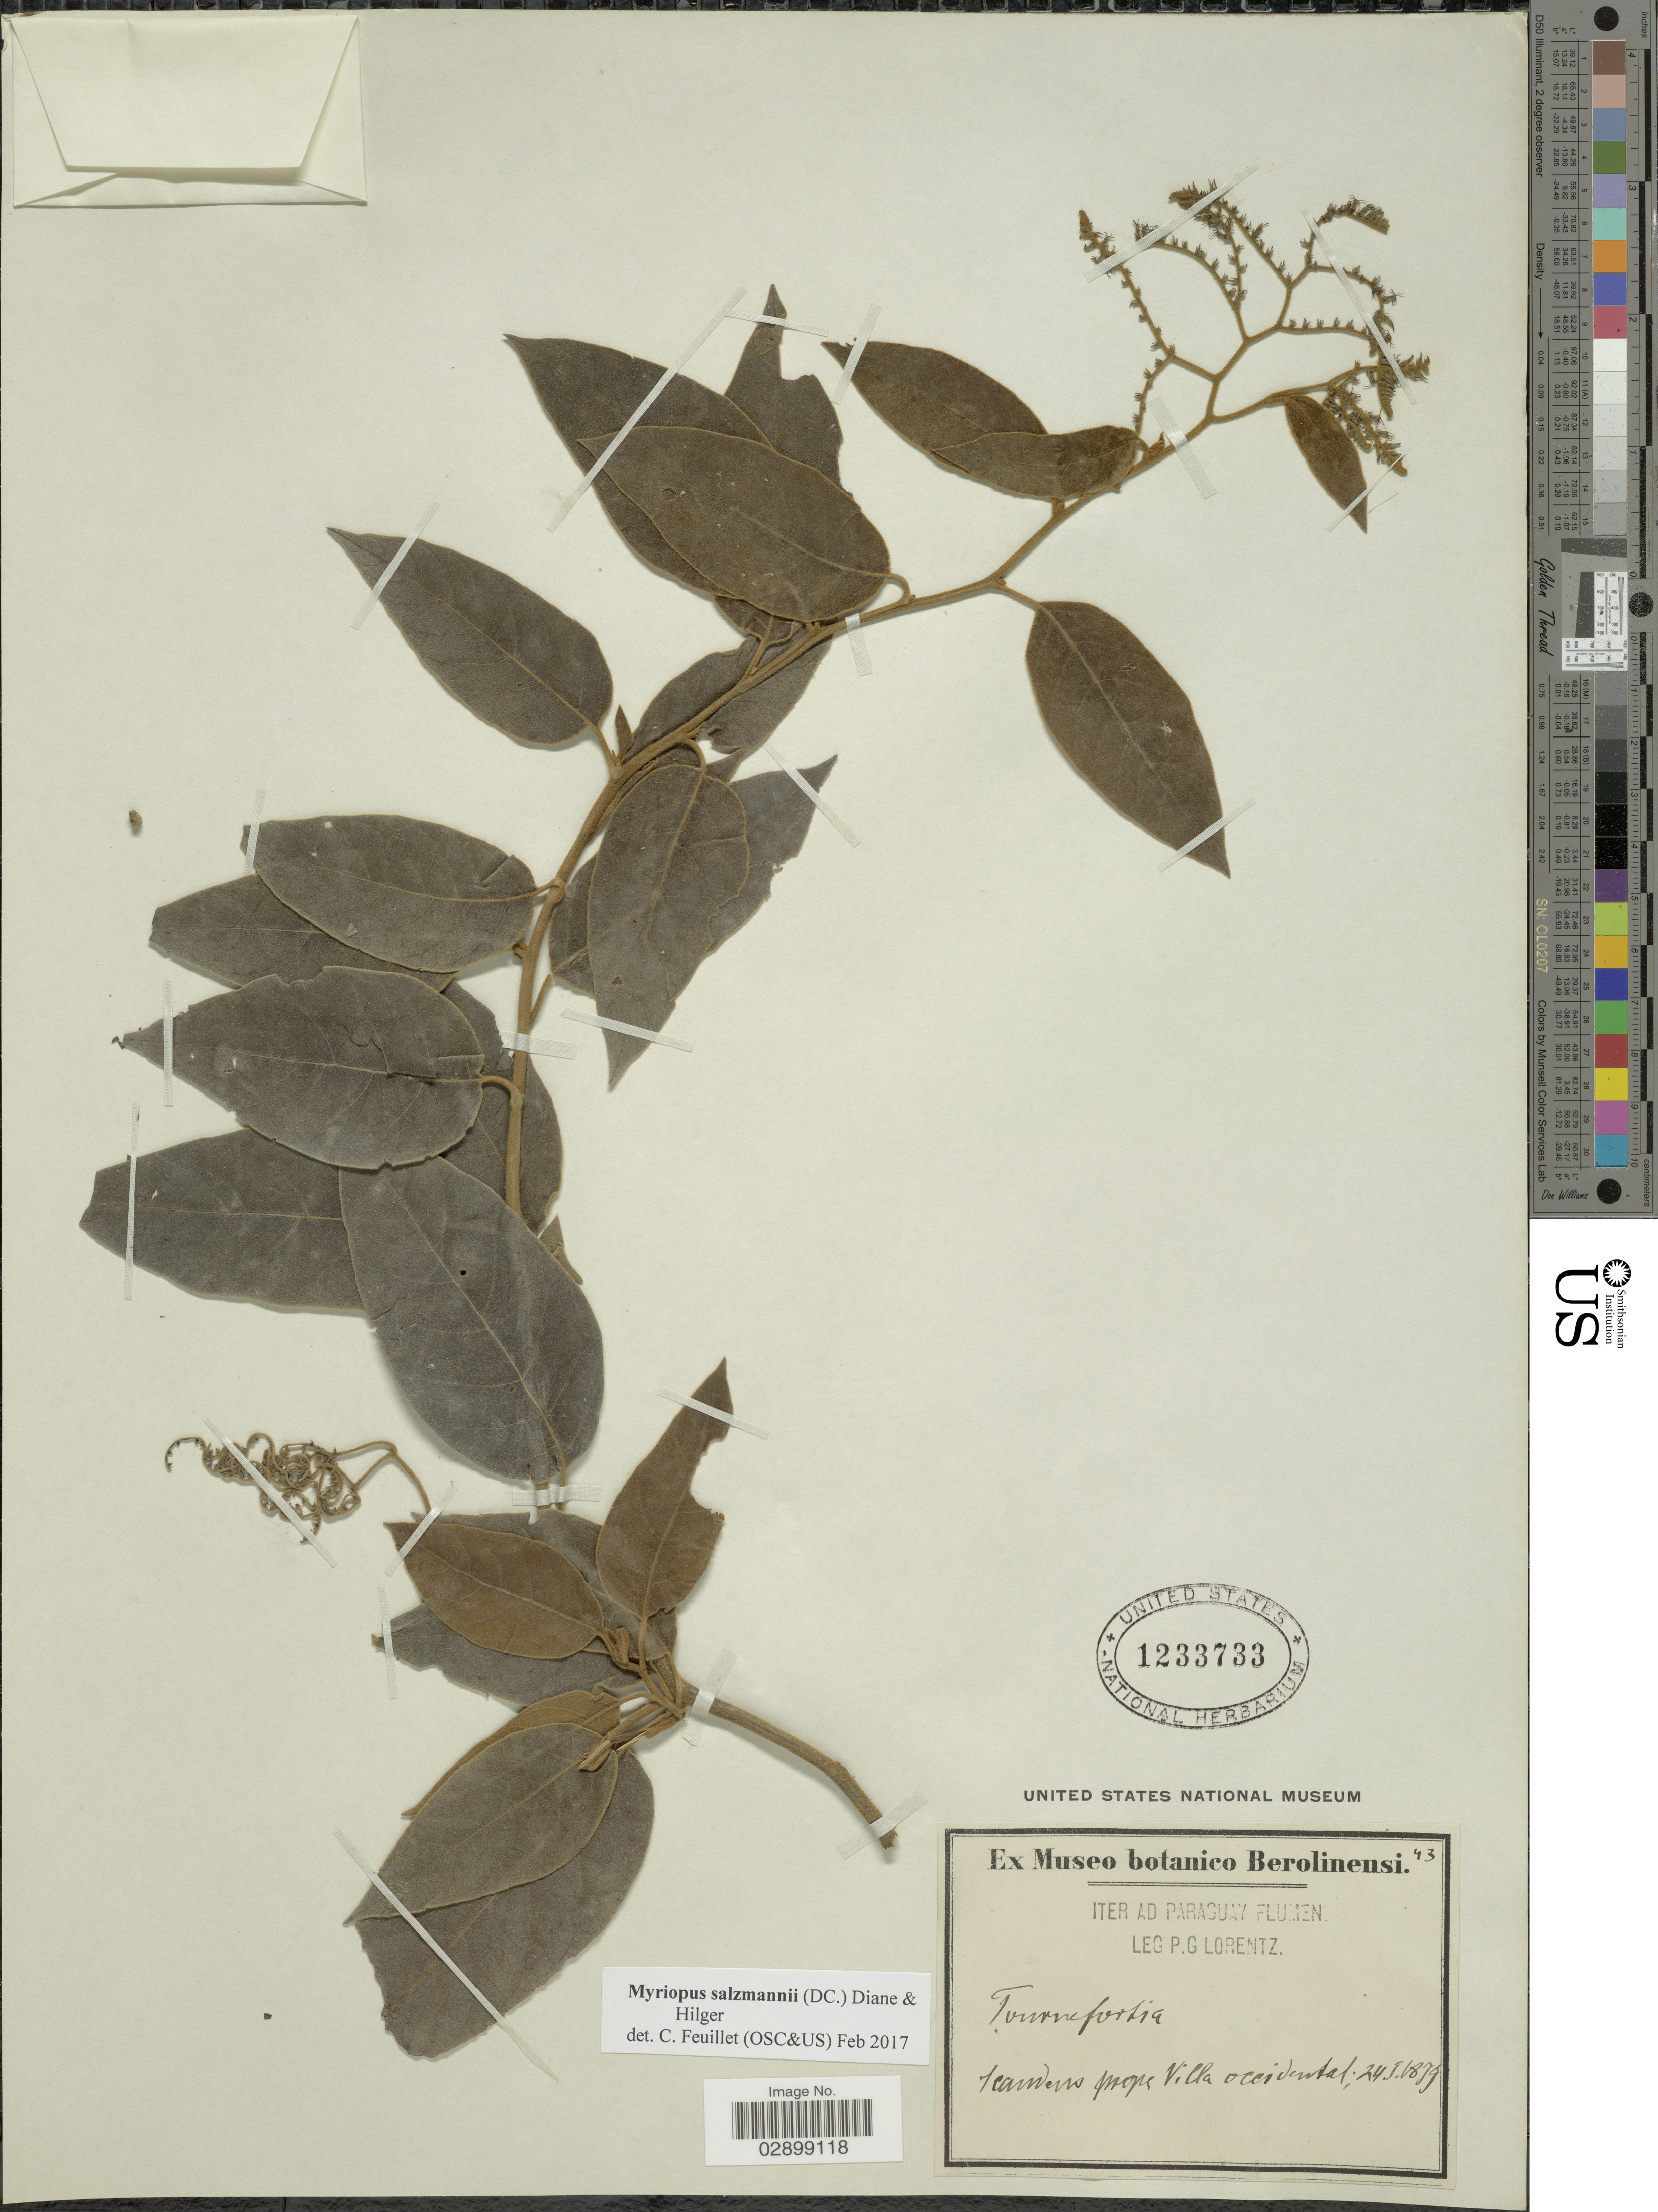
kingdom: Plantae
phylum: Tracheophyta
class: Magnoliopsida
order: Boraginales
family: Heliotropiaceae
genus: Myriopus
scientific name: Myriopus salzmannii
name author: (DC.) Diane & Hilger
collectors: P. G. Lorentz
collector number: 43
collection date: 1899-01-24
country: Paraguay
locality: Iter ad Paraguay flumen. Scandens prope Villa occidental.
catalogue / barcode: US 1233733